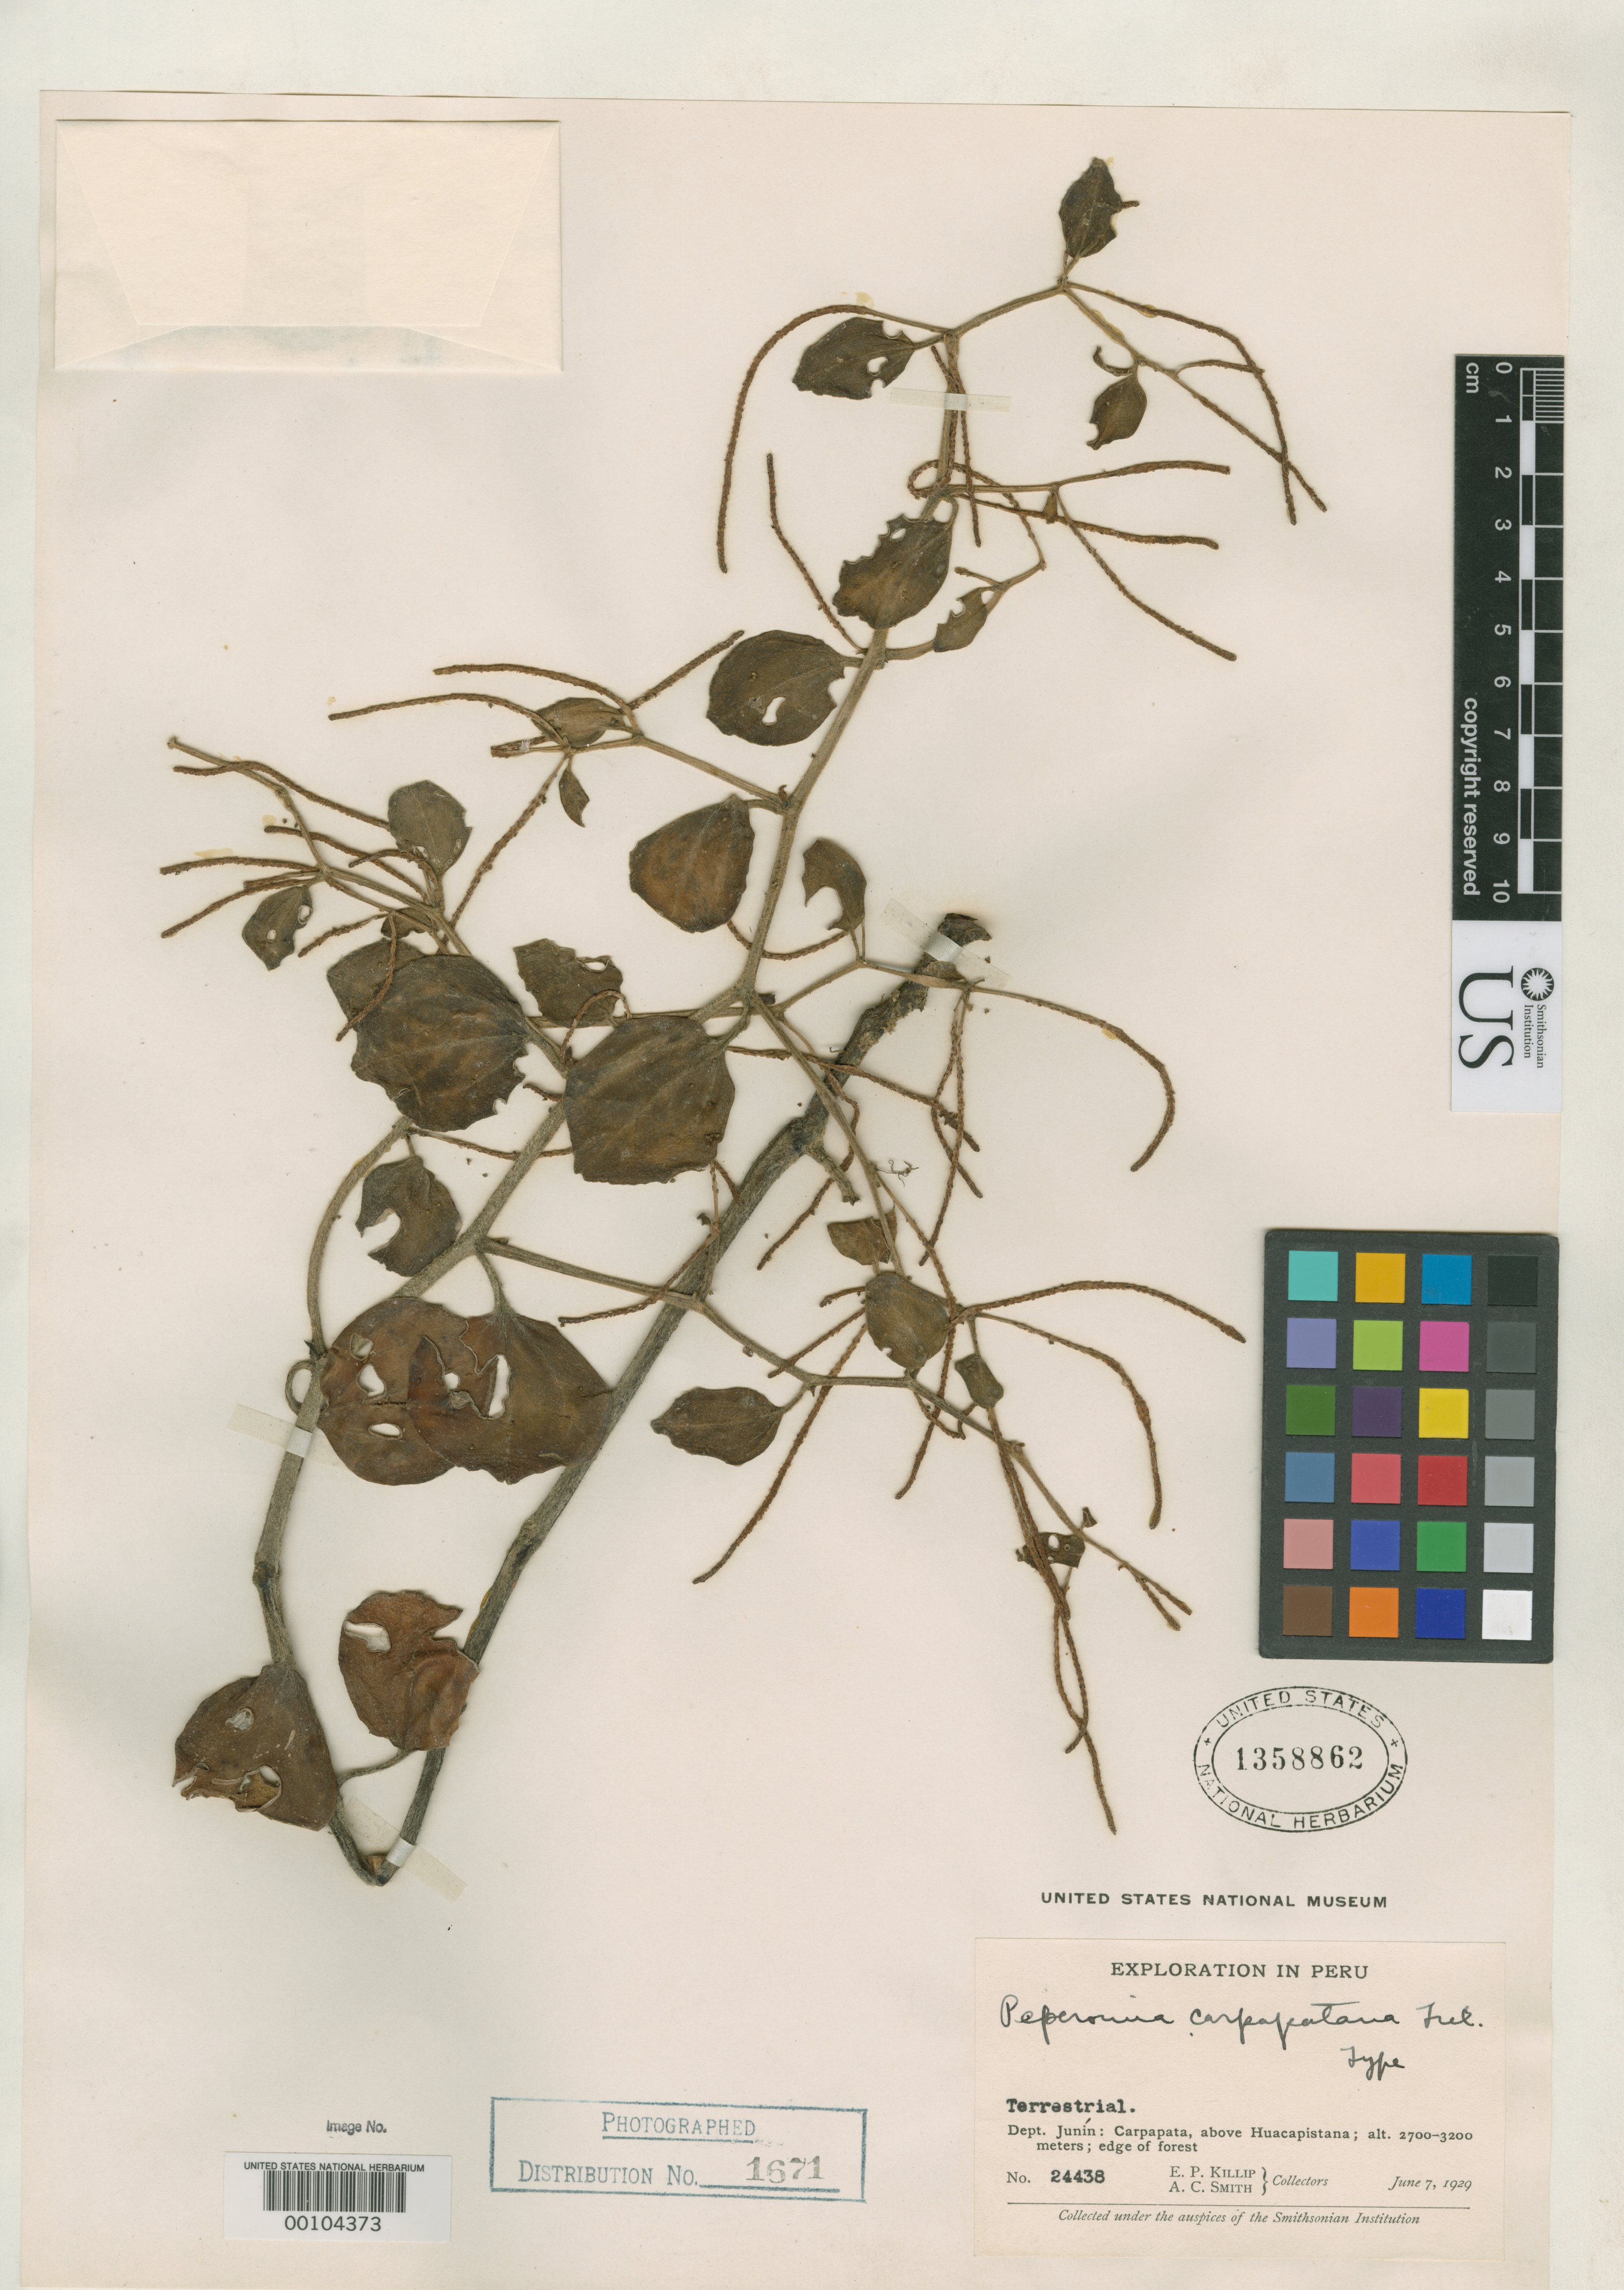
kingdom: Plantae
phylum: Tracheophyta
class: Magnoliopsida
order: Piperales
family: Piperaceae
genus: Peperomia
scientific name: Peperomia carpapatana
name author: Trel. in J.F. Macbr.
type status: Holotype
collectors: E. P. Killip & A. C. Smith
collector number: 24438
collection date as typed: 07 Jun 1929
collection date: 1929-06-07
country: Peru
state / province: Junín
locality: Carpapata, above Huacapistana.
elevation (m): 2700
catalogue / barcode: US 1358862